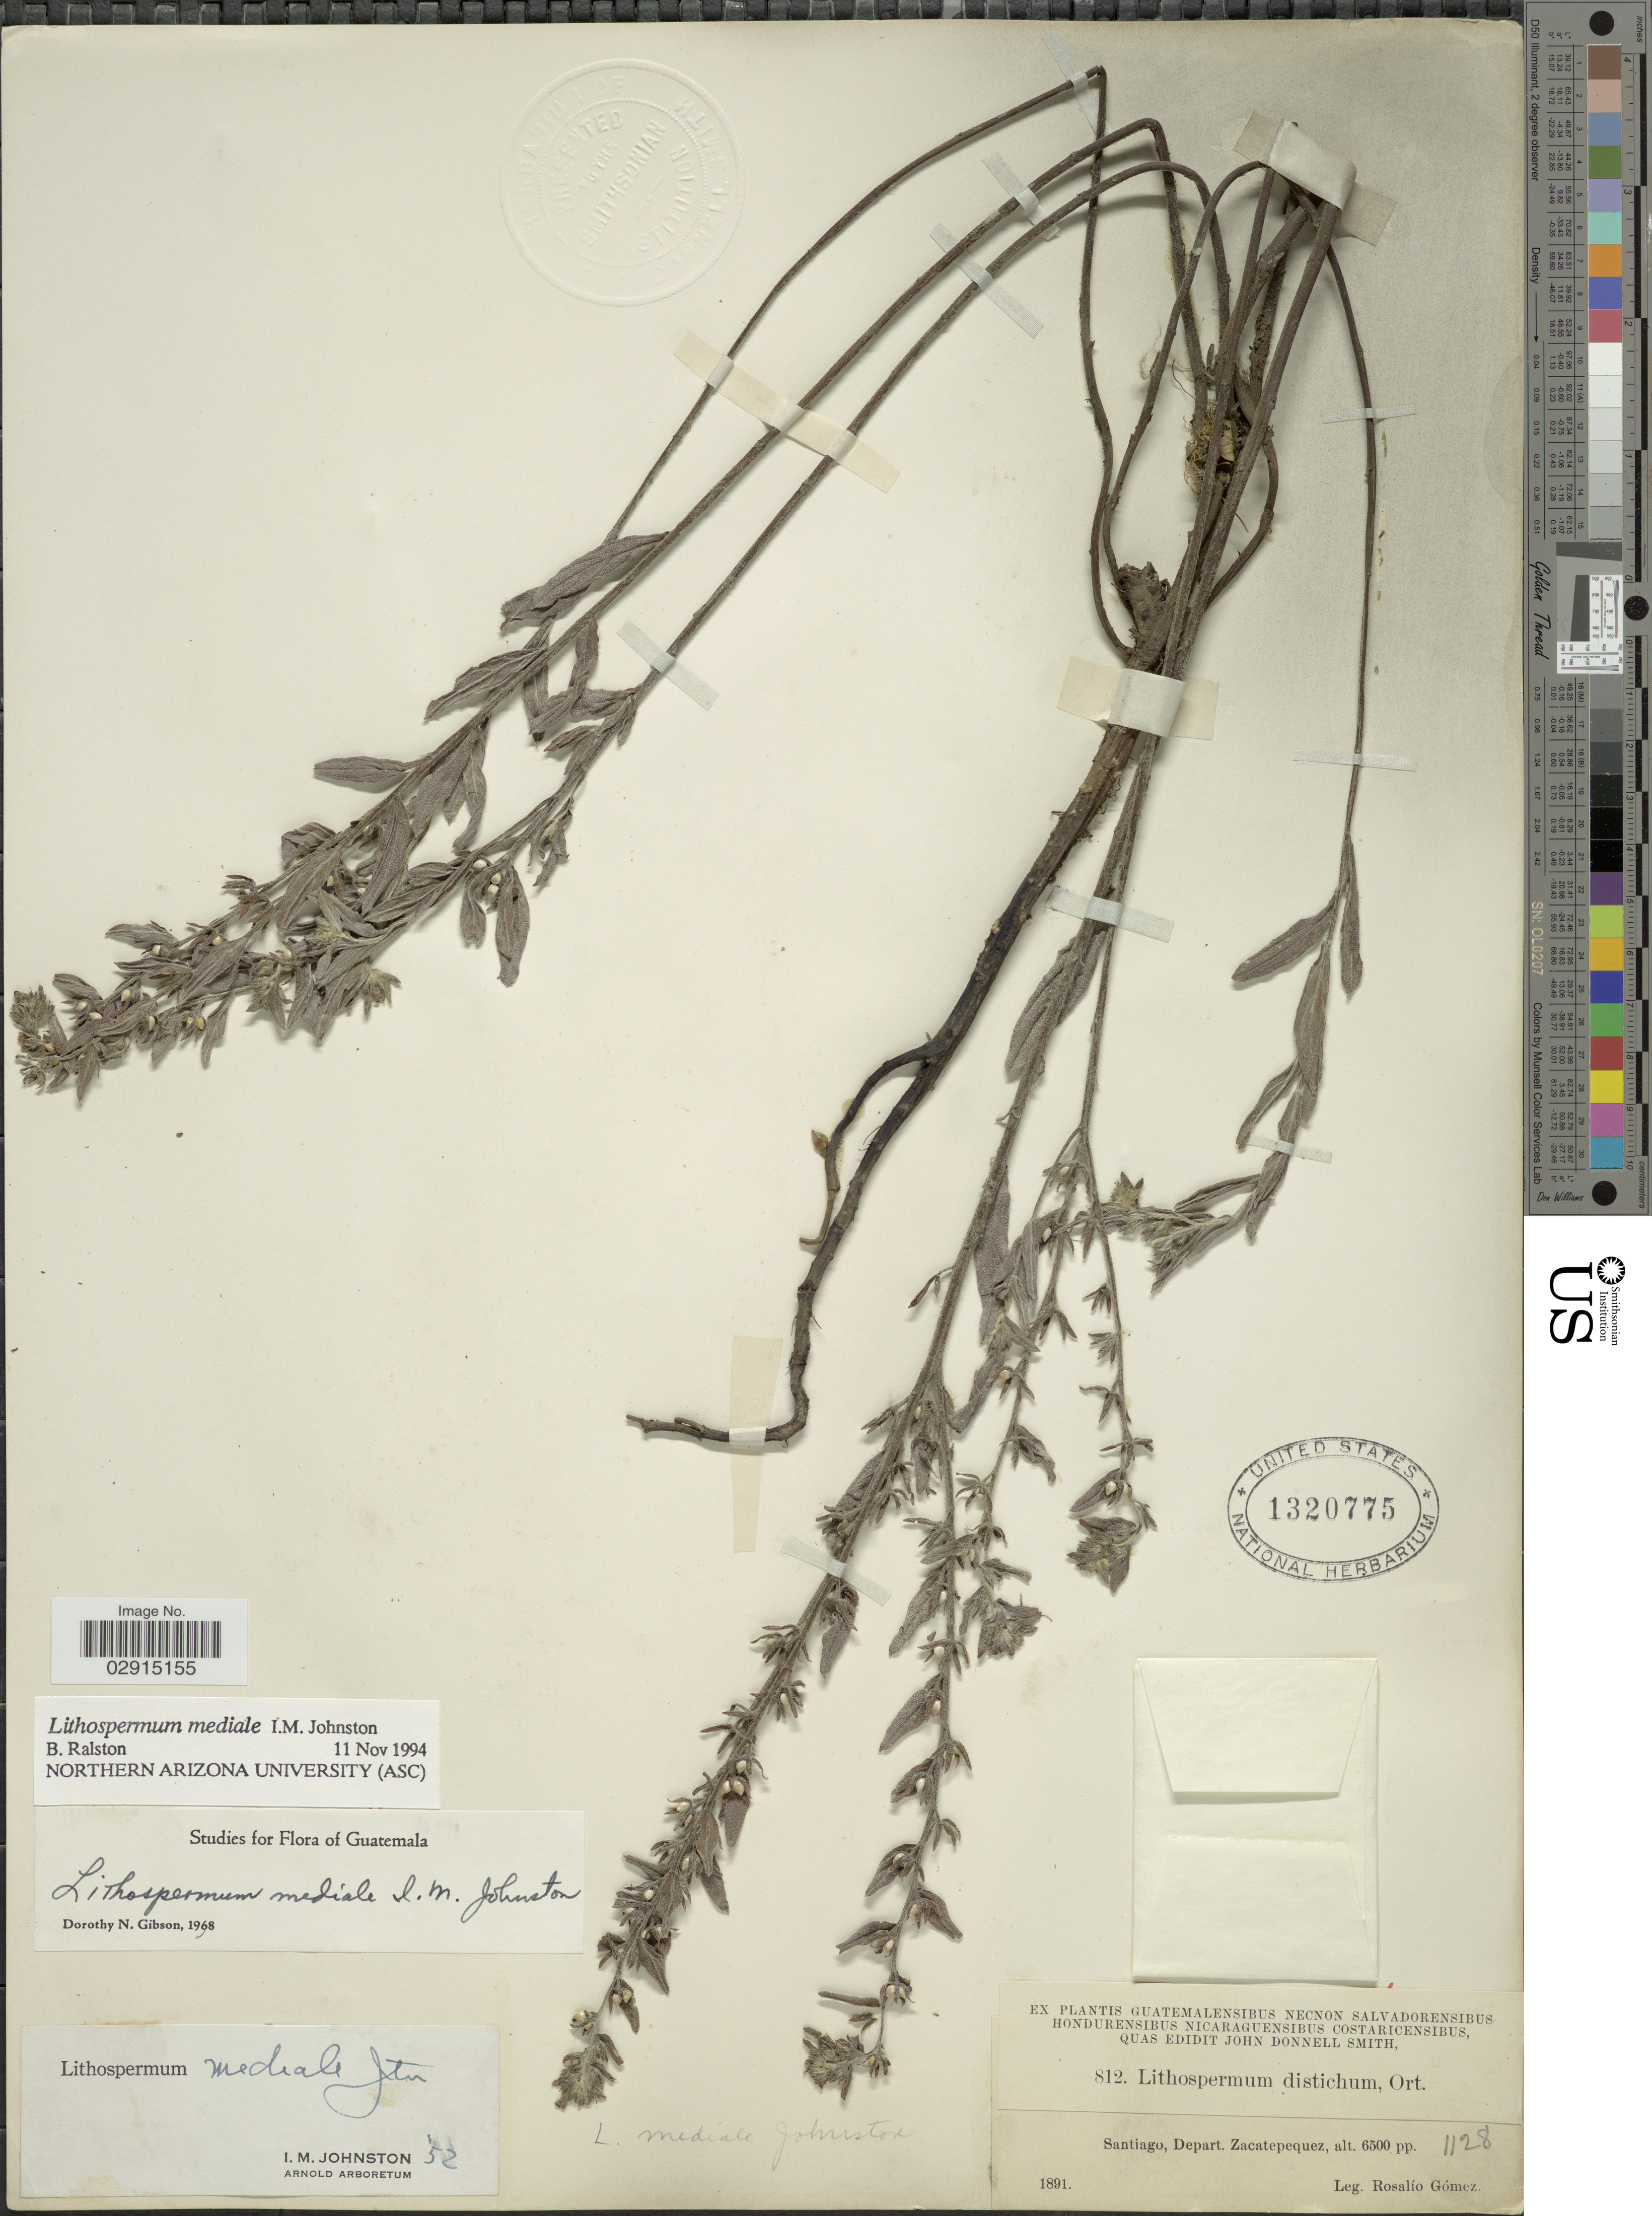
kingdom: Plantae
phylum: Tracheophyta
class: Magnoliopsida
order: Boraginales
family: Boraginaceae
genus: Lithospermum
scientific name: Lithospermum mediale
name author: I.M. Johnst.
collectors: R. Gómez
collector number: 812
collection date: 1891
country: Guatemala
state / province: Sacatepéquez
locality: Santiago, Depart. Zacatepequez.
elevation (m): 1981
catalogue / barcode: US 1320775